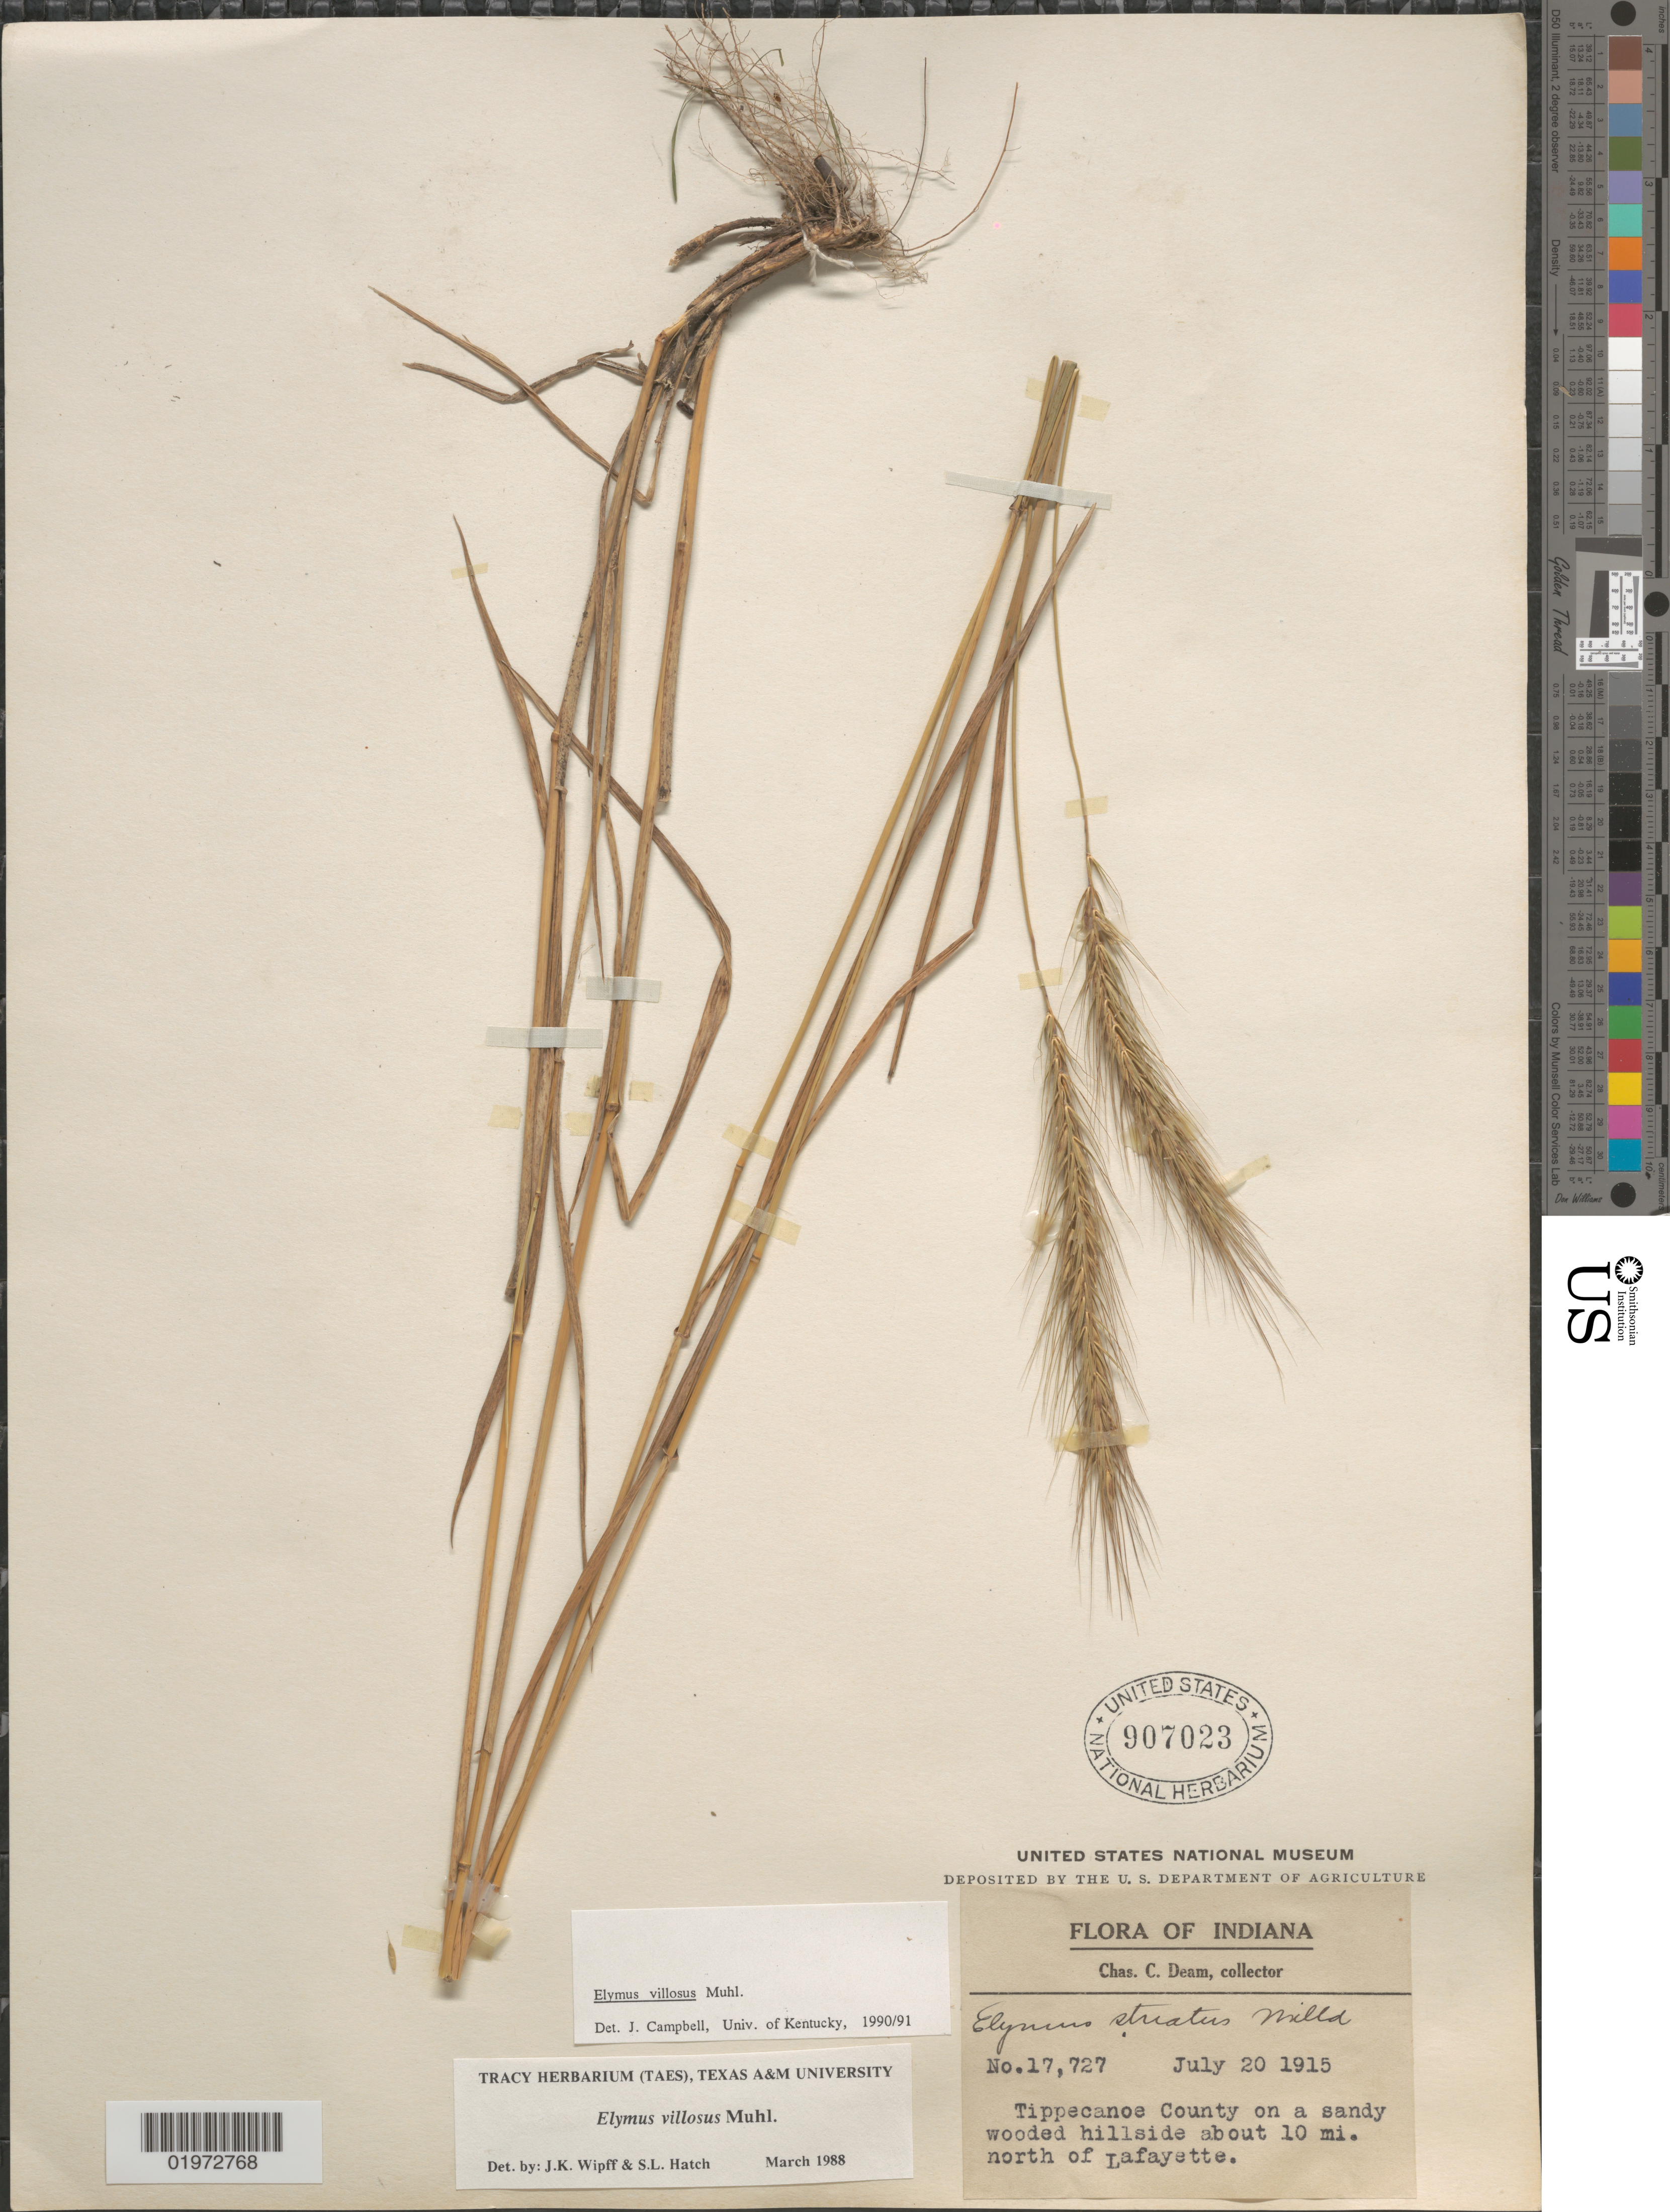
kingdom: Plantae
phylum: Tracheophyta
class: Liliopsida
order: Poales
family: Poaceae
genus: Elymus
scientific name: Elymus villosus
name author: Muhl. ex Willd.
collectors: C. C. Deam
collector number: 17727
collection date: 1915-07-20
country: United States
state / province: Indiana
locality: Tippecanoe County on a sandy wooded hillside about 10 mi. north of Lafayette.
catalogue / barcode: US 907023